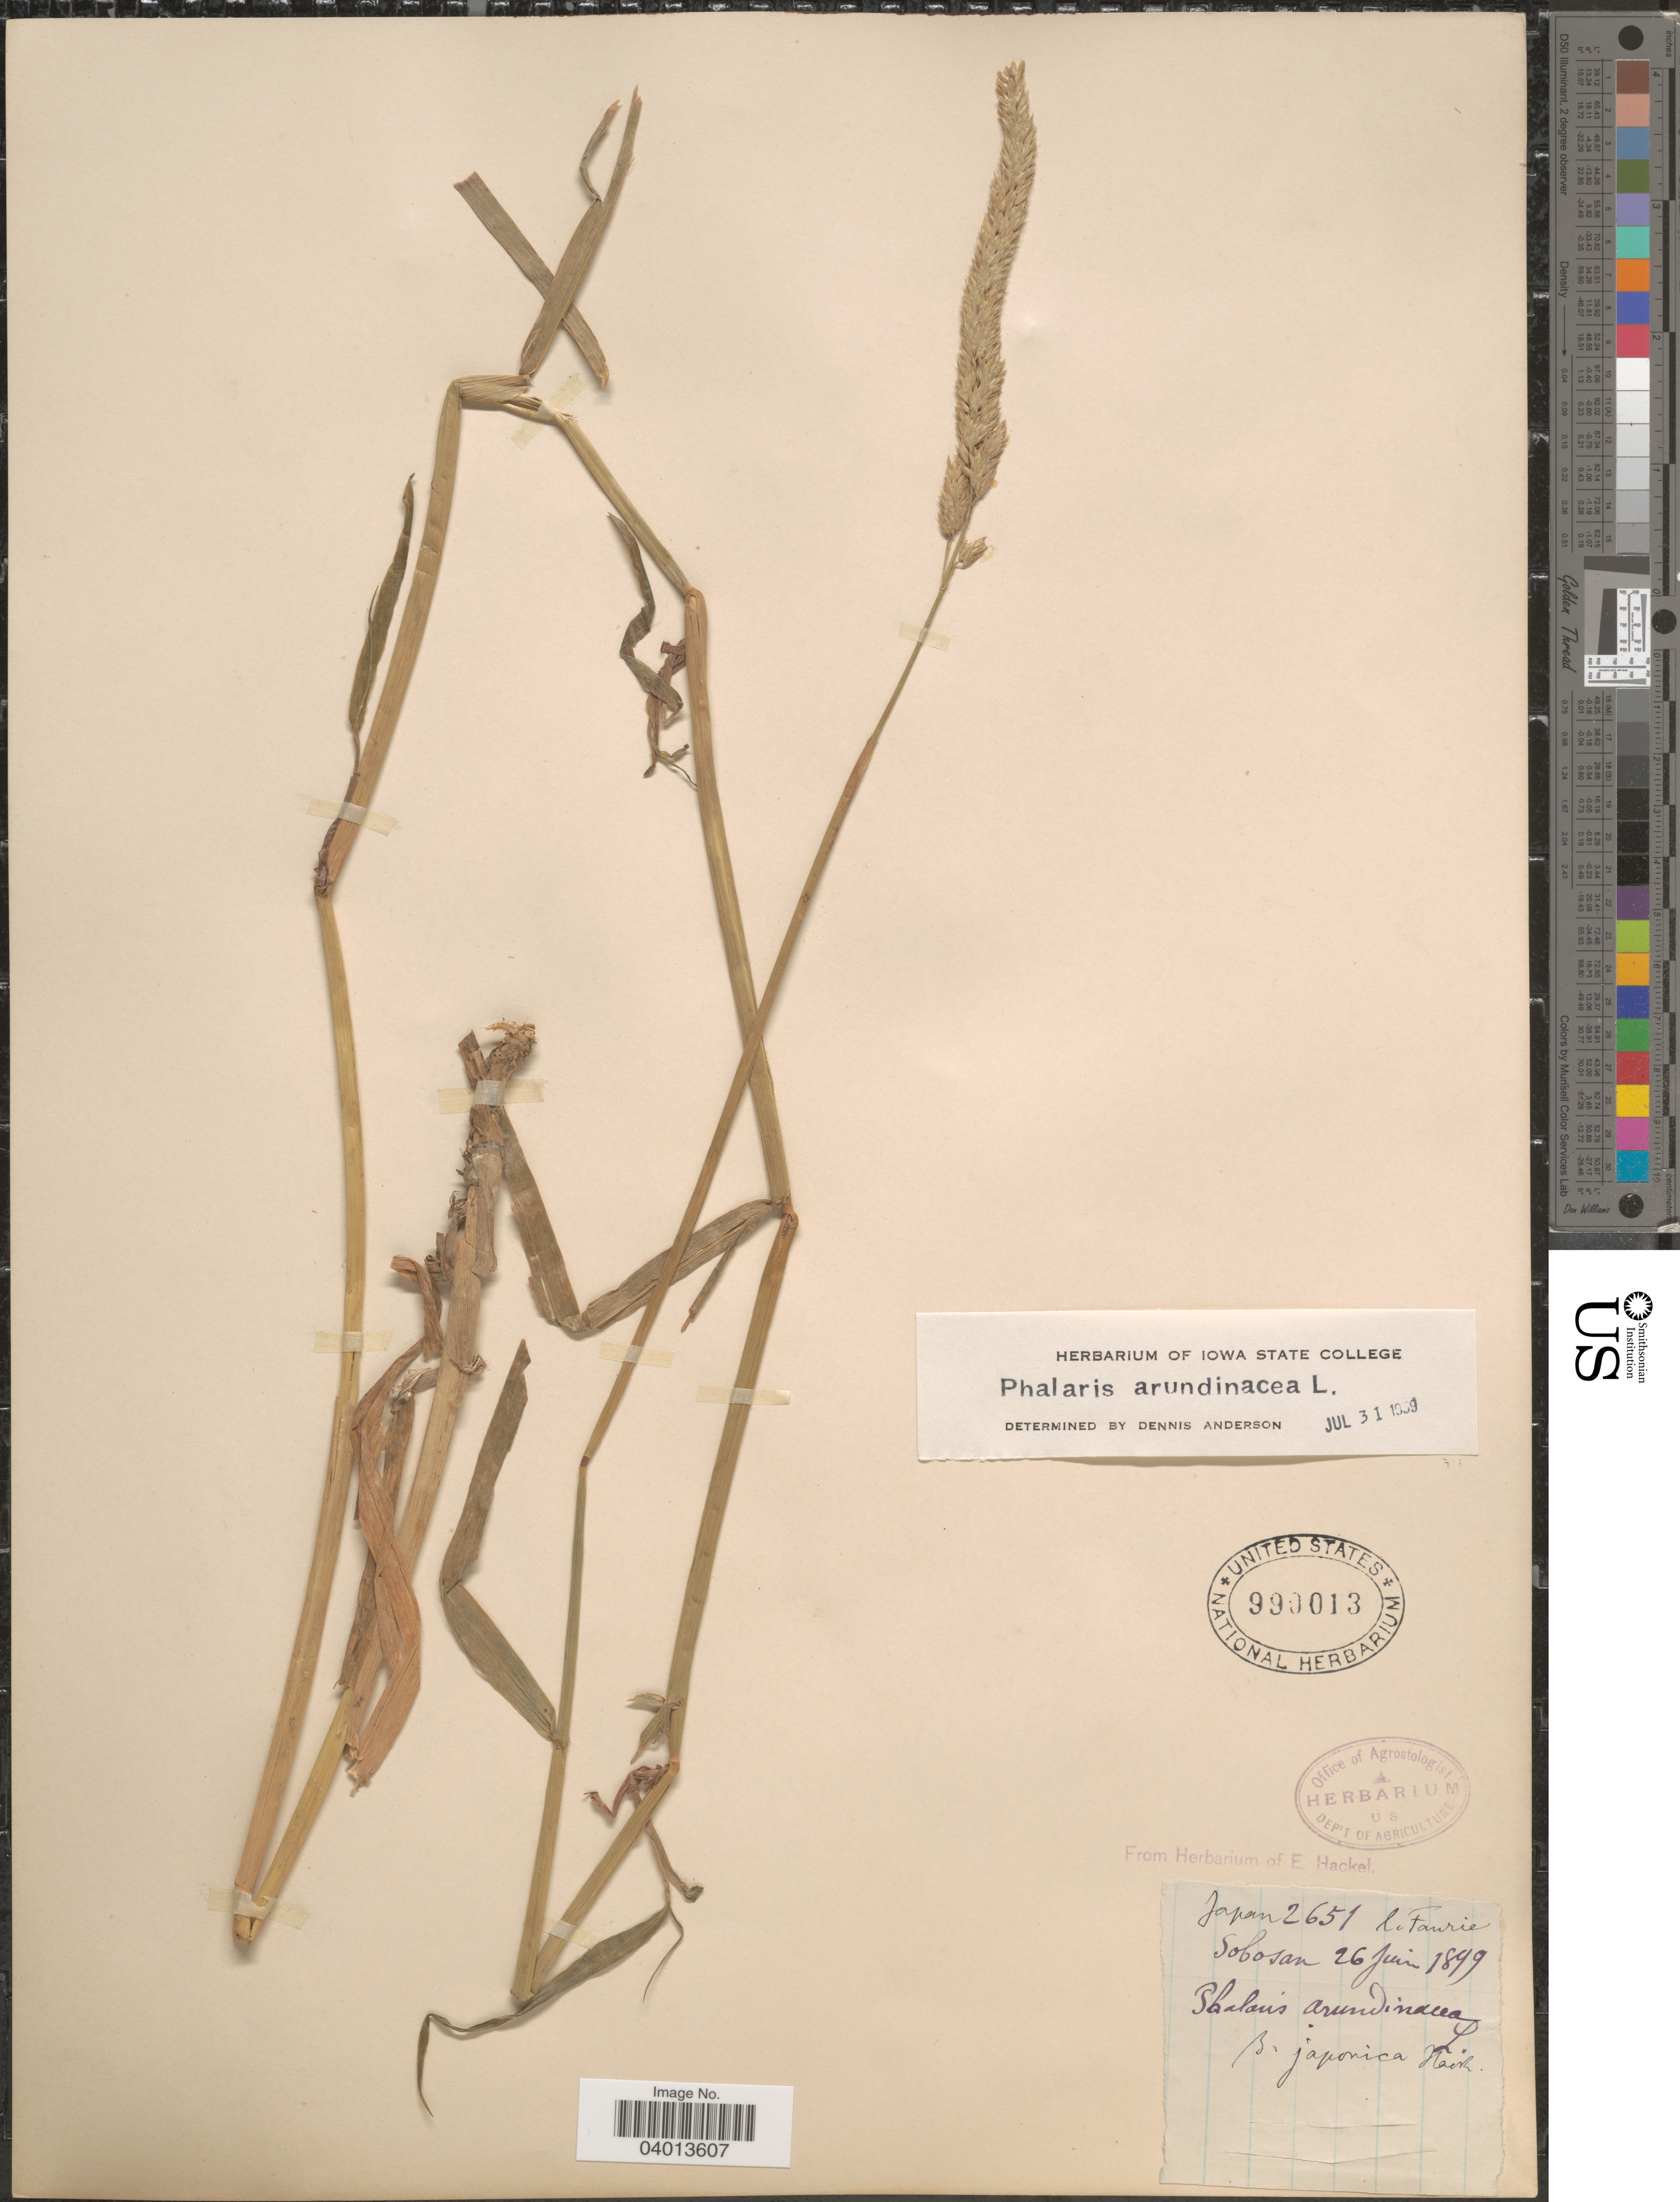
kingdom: Plantae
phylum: Tracheophyta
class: Liliopsida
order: Poales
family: Poaceae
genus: Phalaris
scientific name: Phalaris arundinacea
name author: L.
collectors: -. Faurie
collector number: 2651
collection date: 1899-06-26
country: Japan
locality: Sobosan.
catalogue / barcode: US 990013